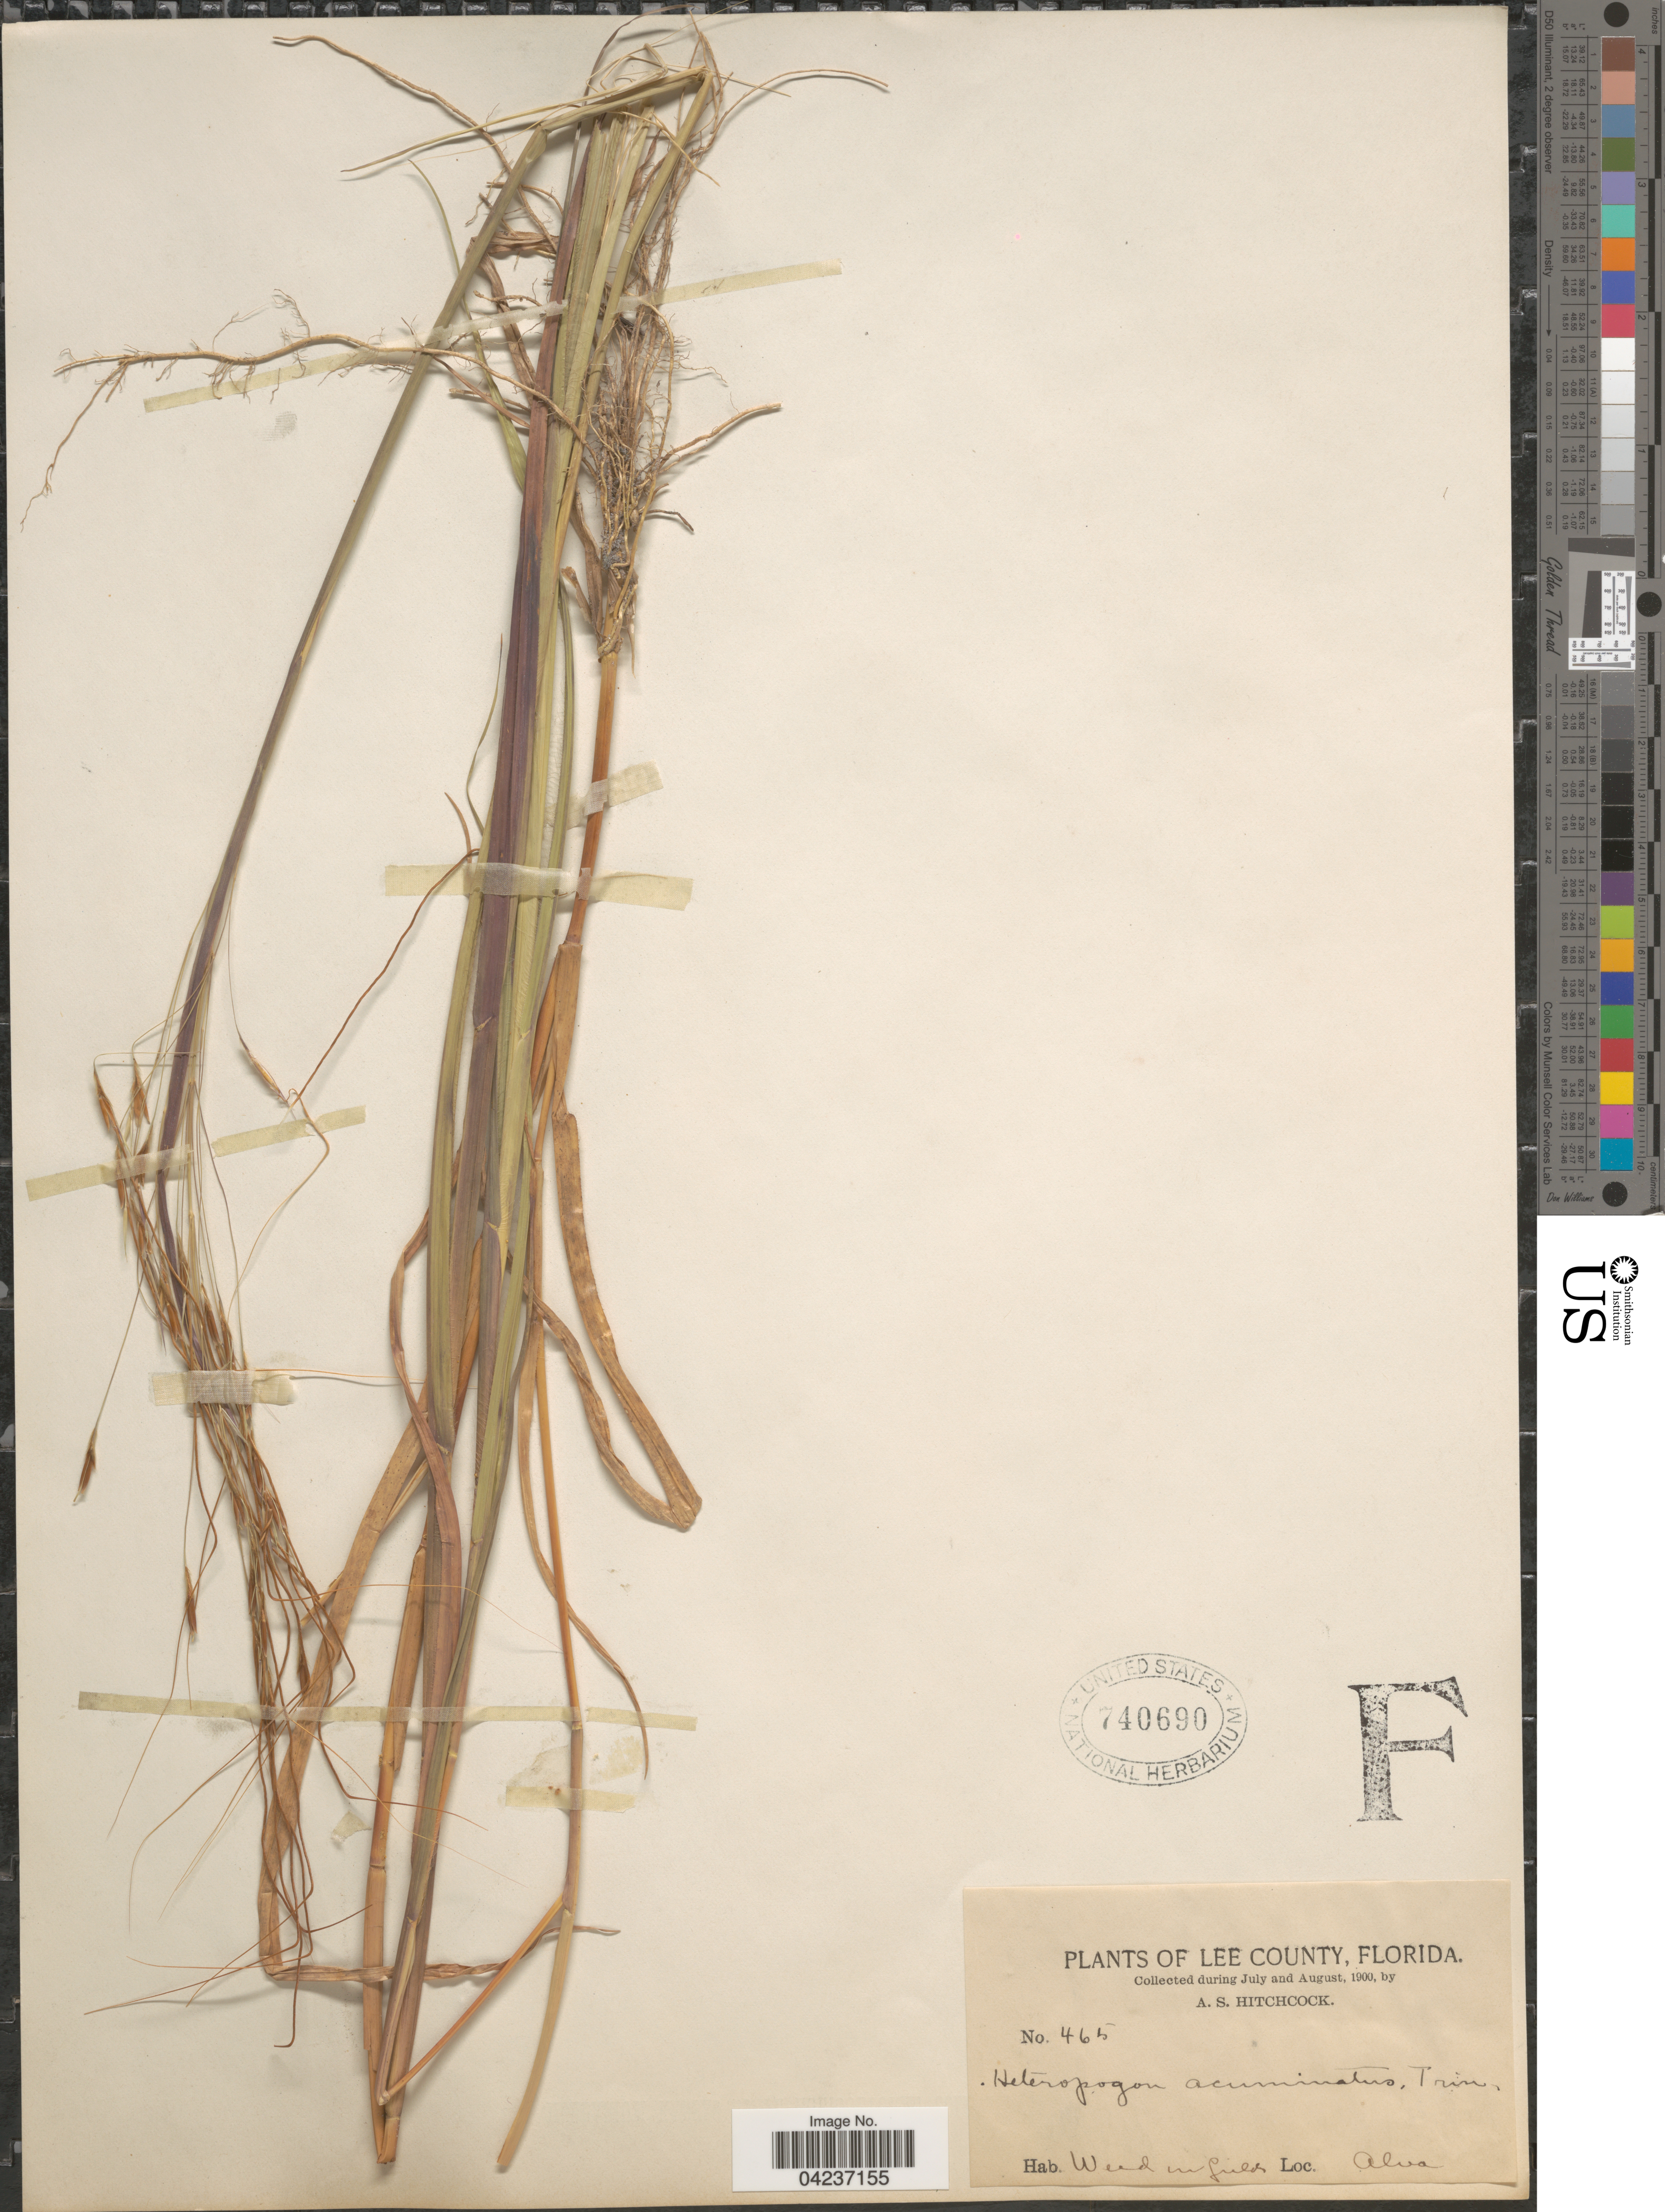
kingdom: Plantae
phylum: Tracheophyta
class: Liliopsida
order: Poales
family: Poaceae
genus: Chrysopogon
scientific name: Chrysopogon pauciflorus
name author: (Chapm.) Benth. ex Vasey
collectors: A. S. Hitchcock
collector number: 465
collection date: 1900-07/1900-08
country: United States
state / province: Florida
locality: Lee County. Weed in fields. Alva.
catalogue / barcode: US 740690